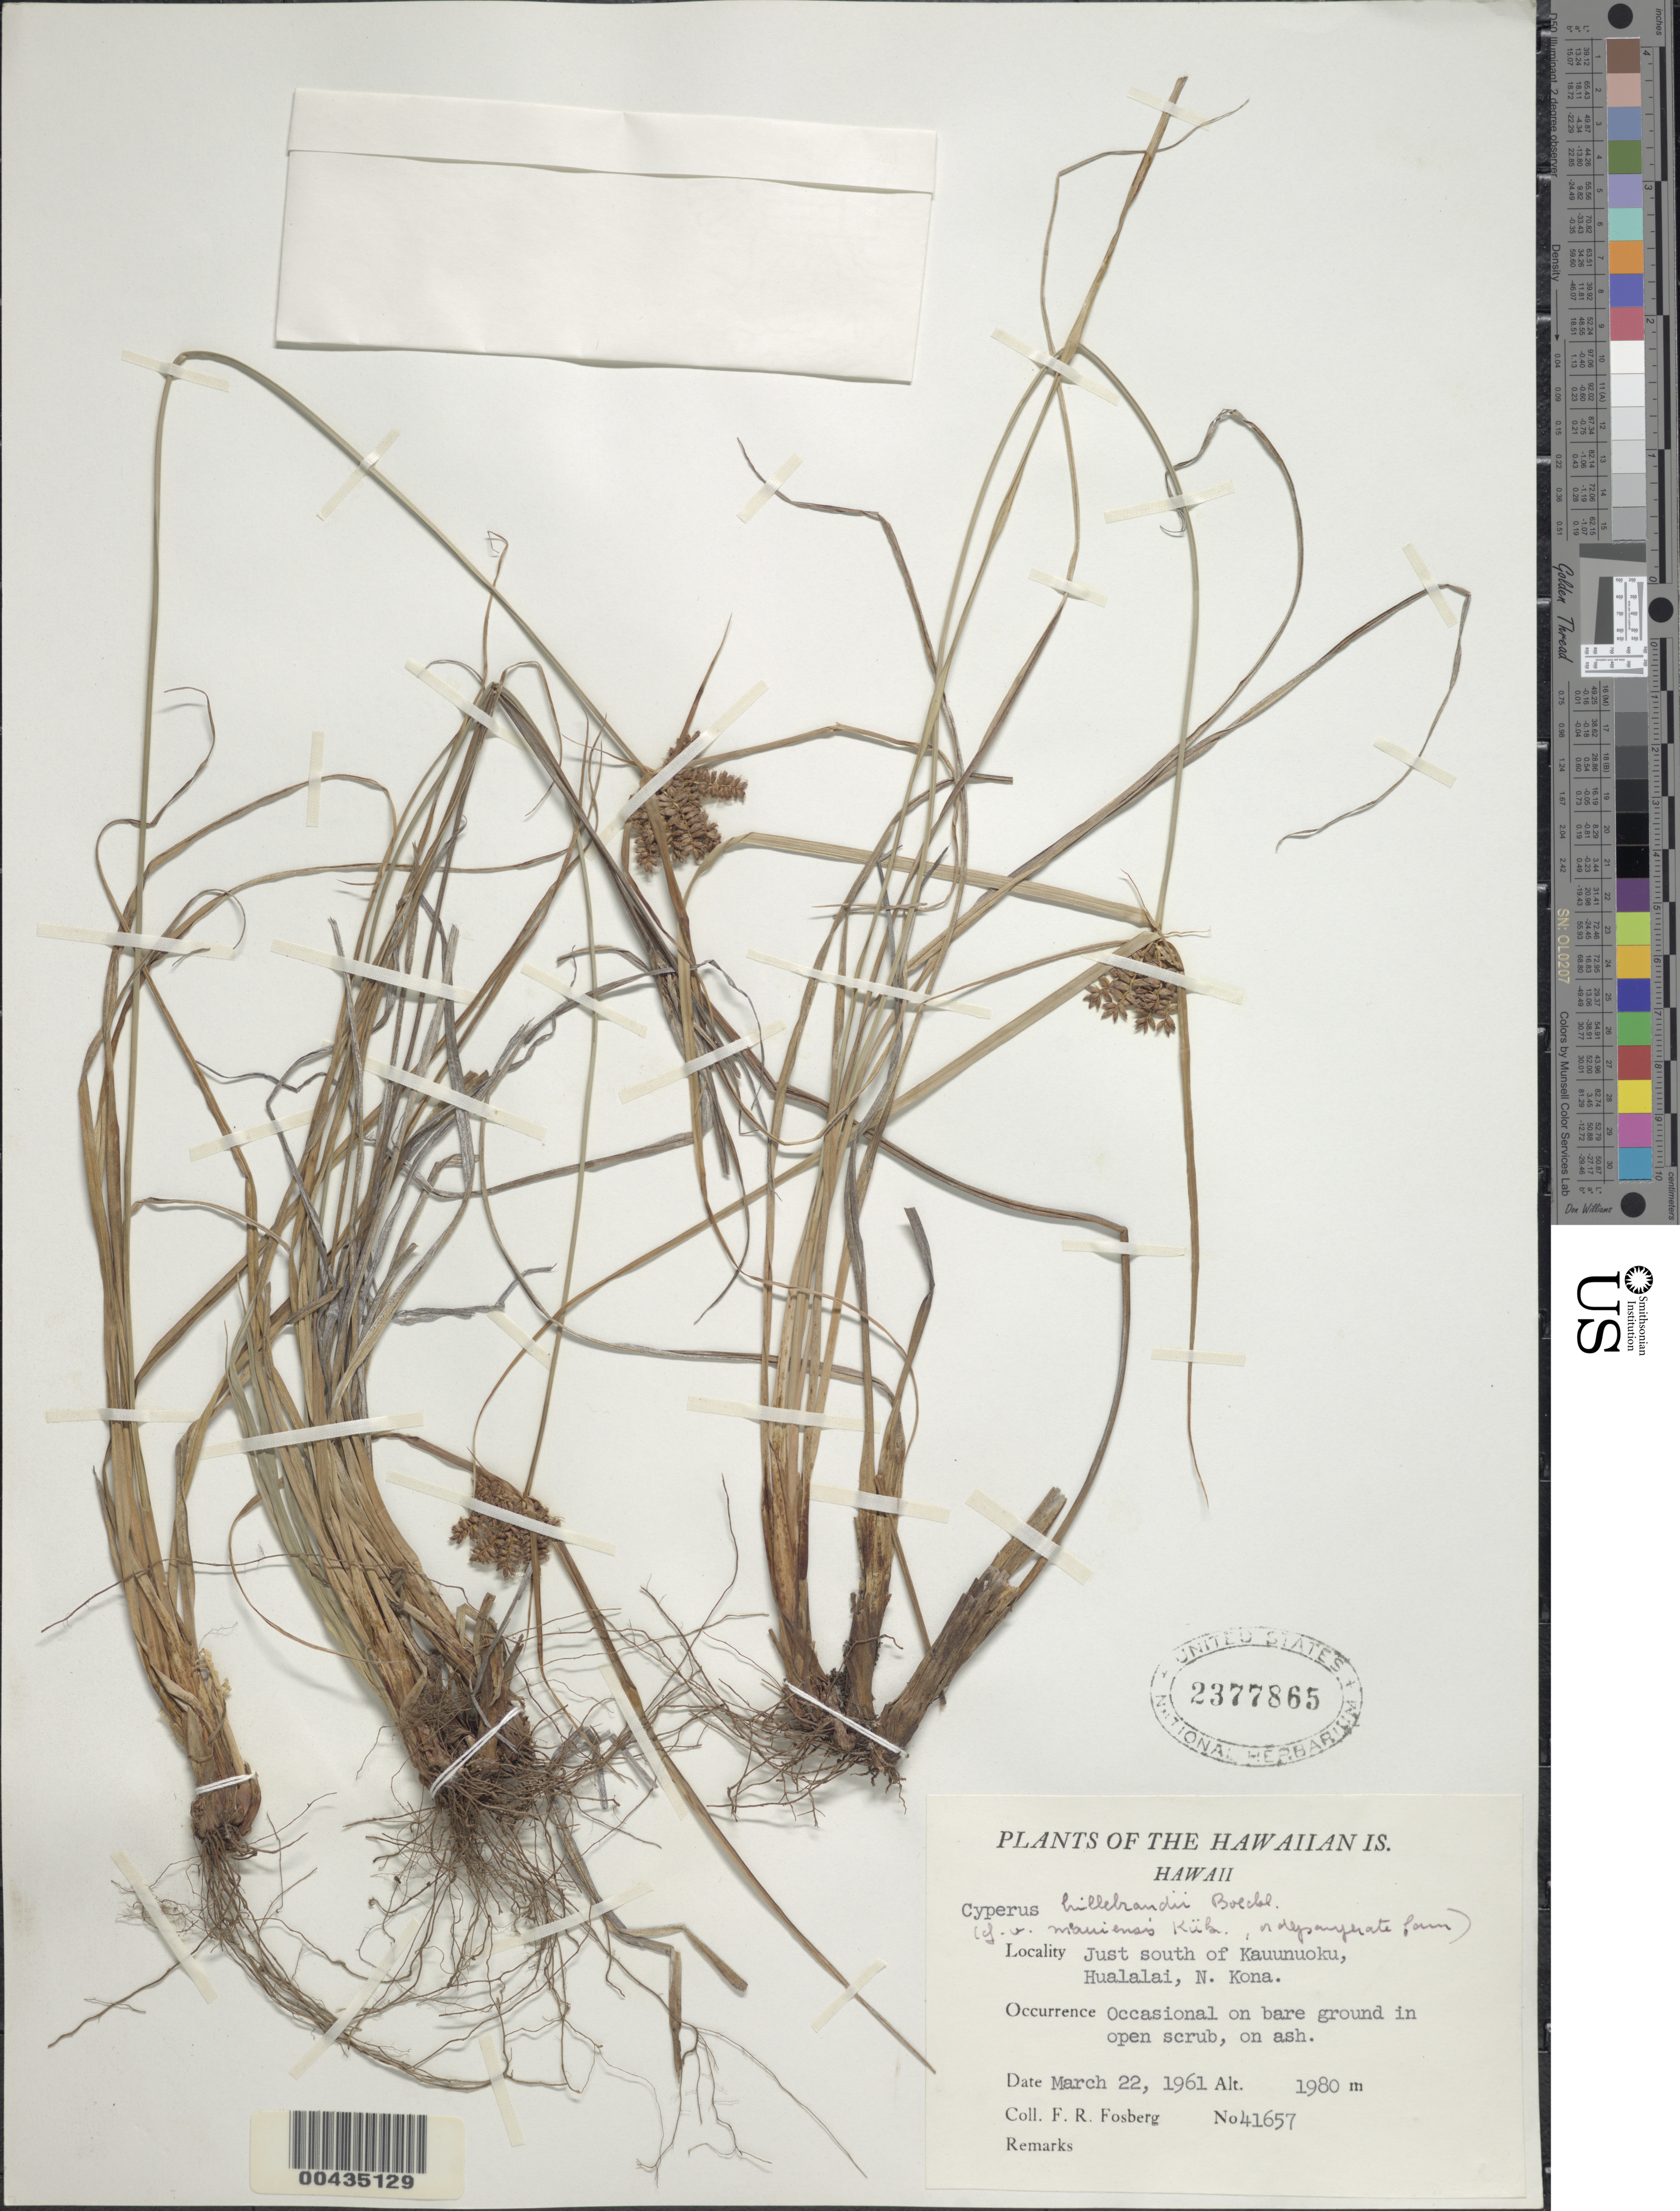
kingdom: Plantae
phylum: Tracheophyta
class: Liliopsida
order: Poales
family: Cyperaceae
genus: Cyperus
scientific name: Cyperus hillebrandii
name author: Boeckeler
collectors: F. R. Fosberg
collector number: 41657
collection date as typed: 22 Mar 1961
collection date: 1961-03-22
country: United States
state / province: Hawaii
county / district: Hawaii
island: Hawaii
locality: Just S of Kauunuoku, Hualalai, N Kona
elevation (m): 1980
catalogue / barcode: US 2377865